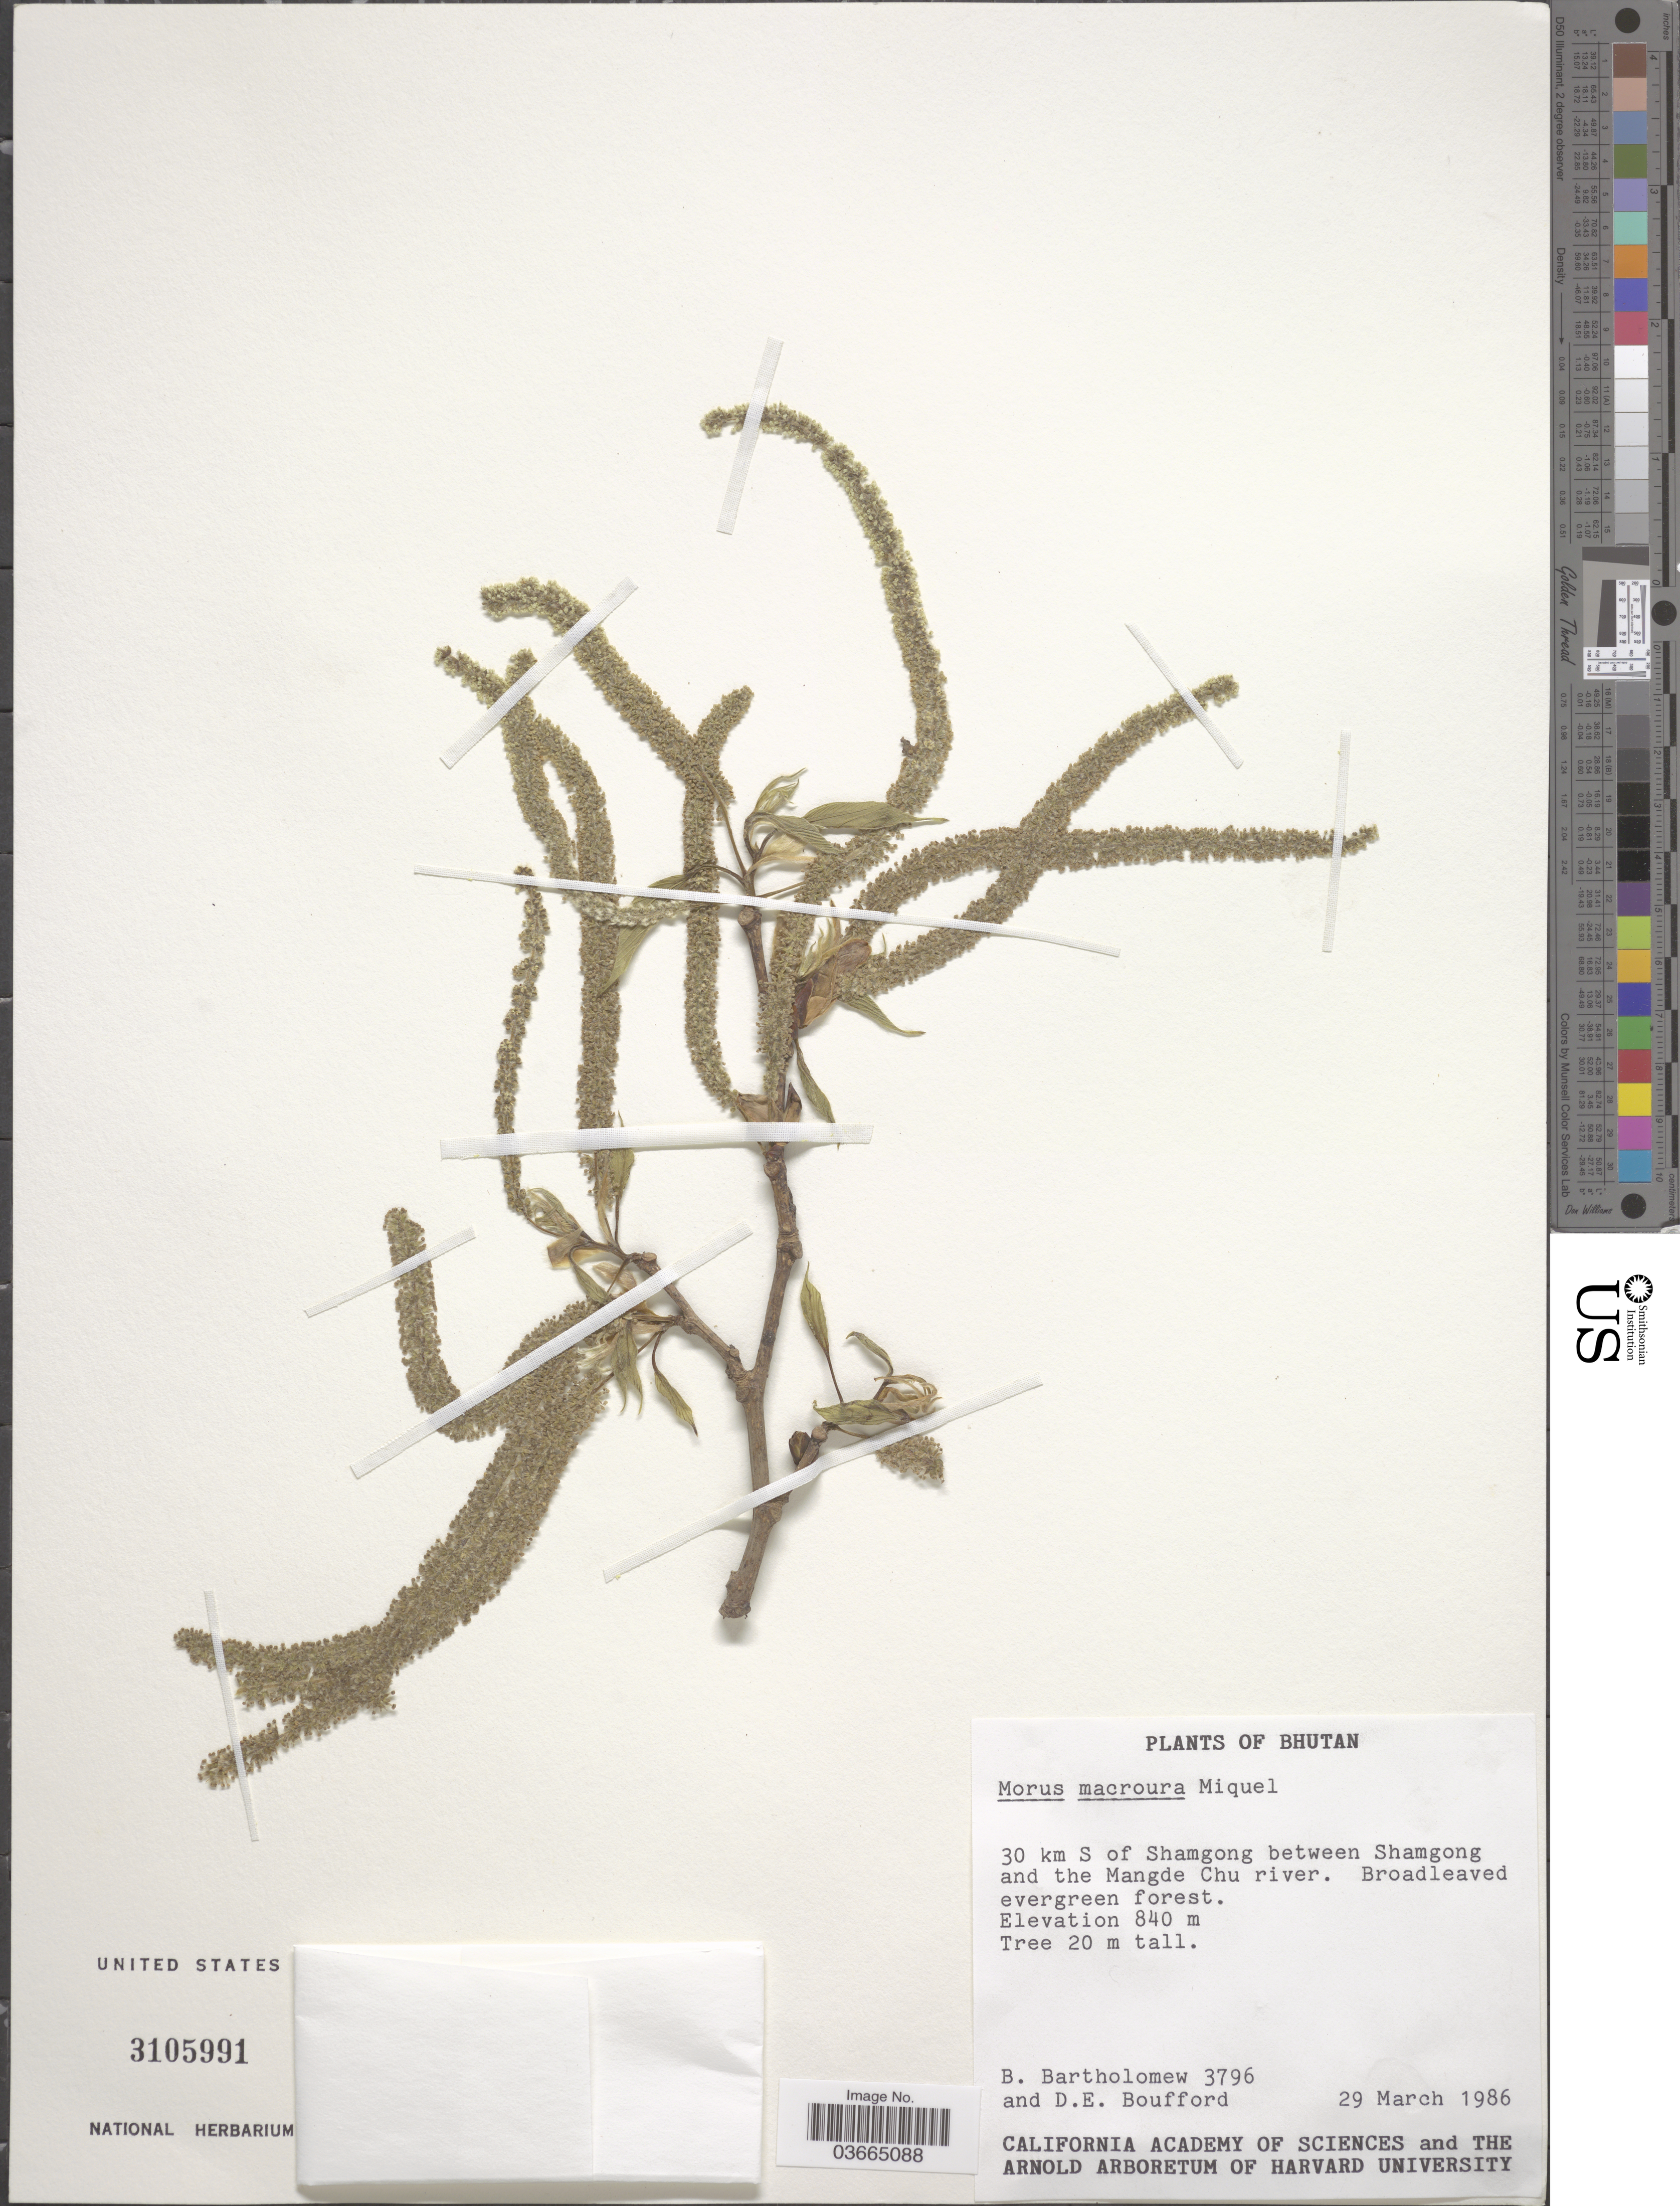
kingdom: Plantae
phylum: Tracheophyta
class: Magnoliopsida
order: Rosales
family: Moraceae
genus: Morus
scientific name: Morus macroura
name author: Miq.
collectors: B. Bartholomew & D. E. Boufford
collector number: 3796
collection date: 1986-03-29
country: Bhutan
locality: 30 km S of Shamgong between Shamgong and the Mangde Chu river.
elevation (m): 840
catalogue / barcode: US 3105991